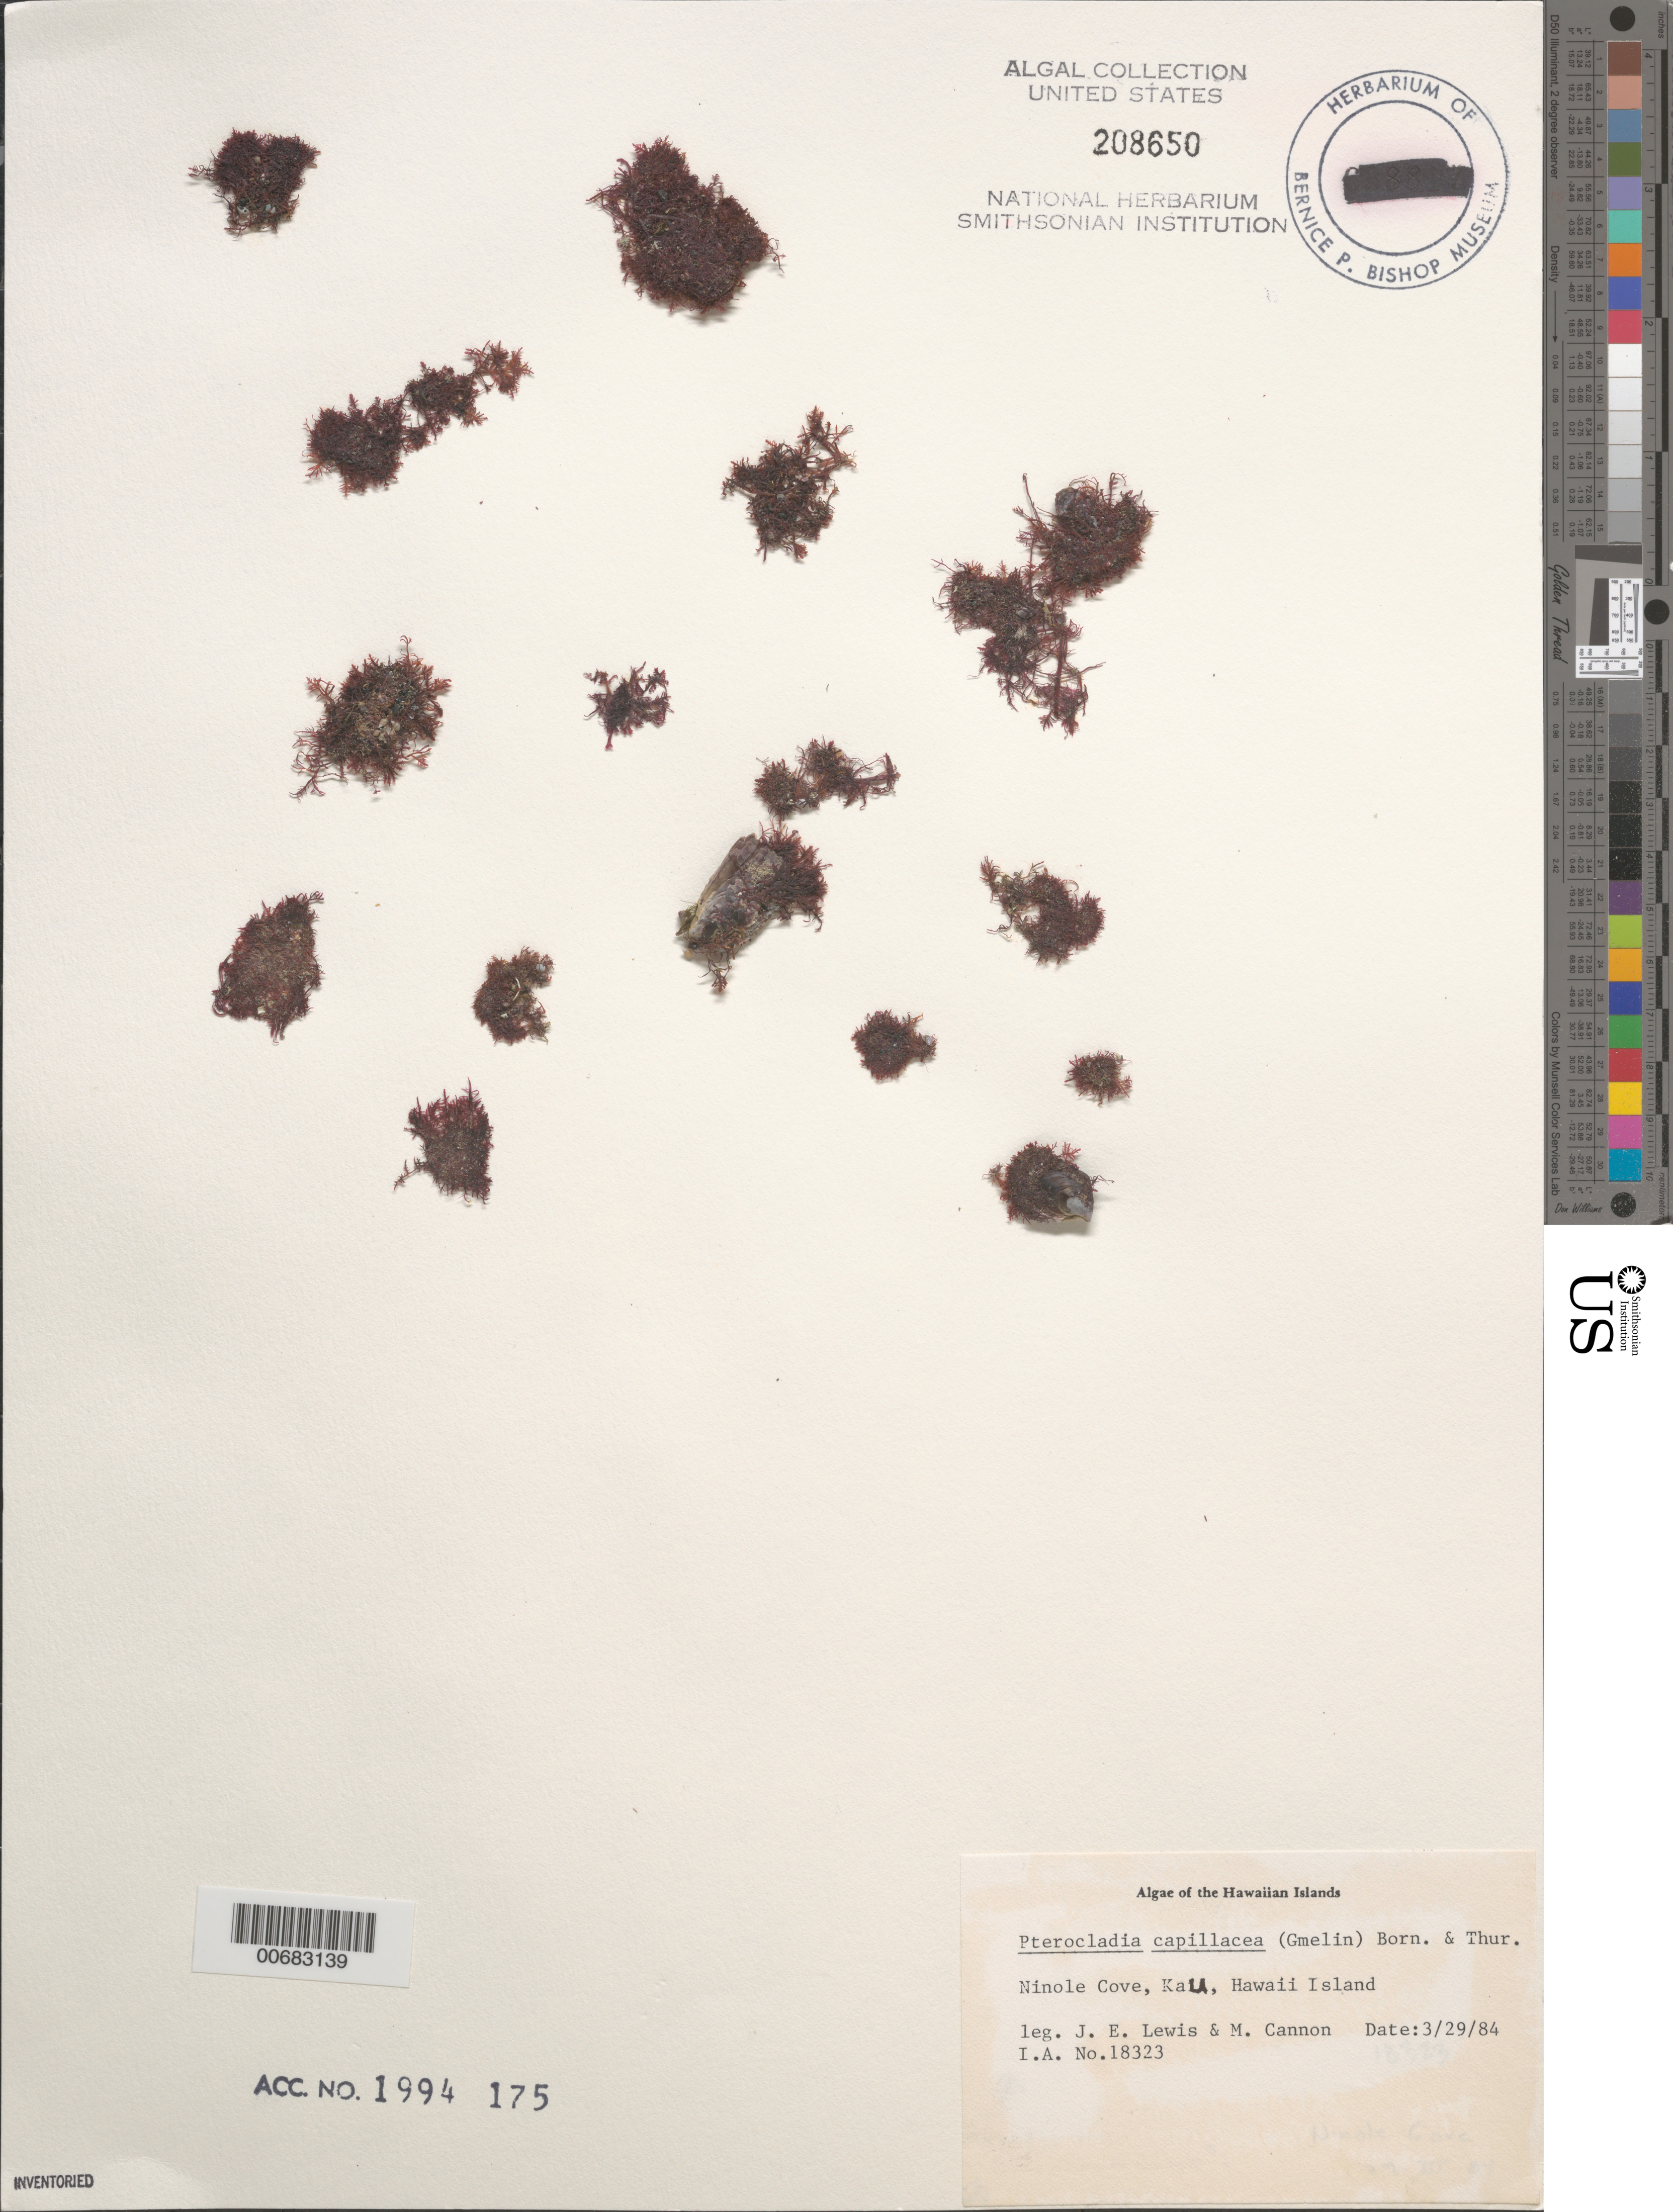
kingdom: Plantae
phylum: Rhodophyta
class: Florideophyceae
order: Gelidiales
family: Pterocladiaceae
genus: Pterocladiella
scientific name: Pterocladiella capillacea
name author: (S.G. Gmel.) Santelices & Hommers.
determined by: Algae name updating Project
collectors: J. Lewis & M. Cannon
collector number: IAA 18323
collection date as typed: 29 Mar 1984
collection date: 1984-03-29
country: United States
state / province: Hawaii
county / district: Hawaii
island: Hawaii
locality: Ninole Cove, Kau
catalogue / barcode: US 208650